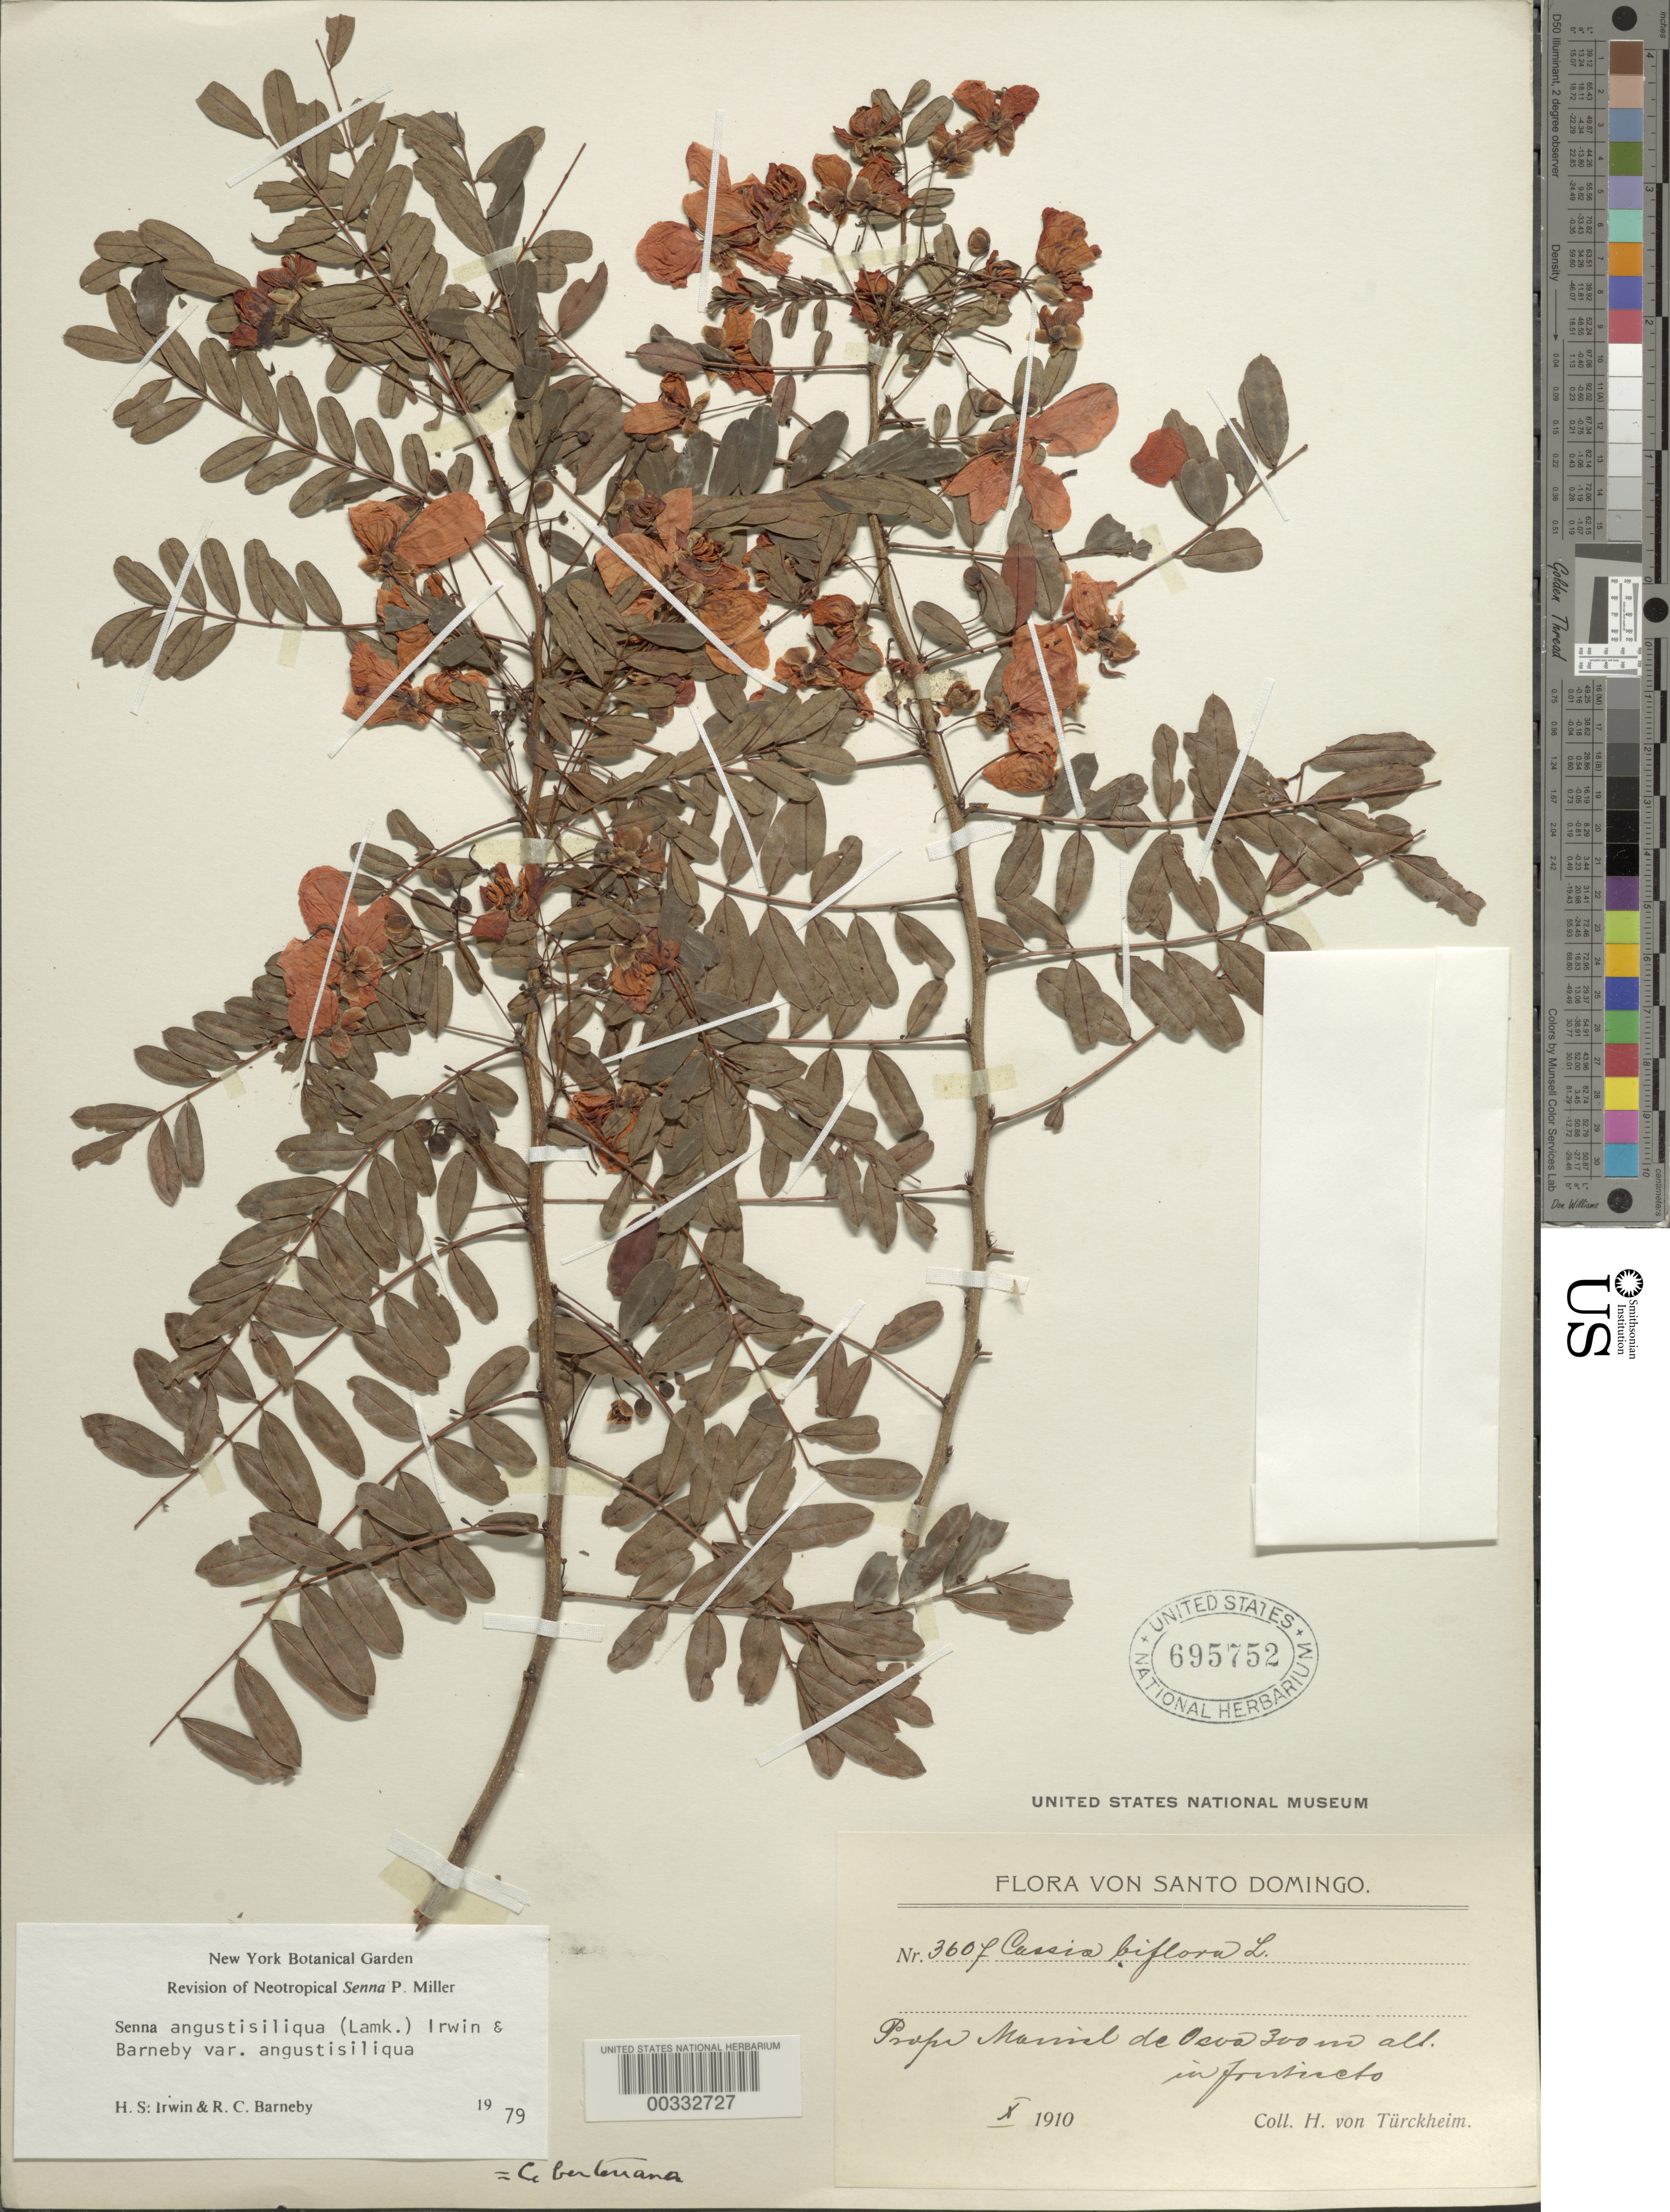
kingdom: Plantae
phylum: Tracheophyta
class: Magnoliopsida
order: Fabales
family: Fabaceae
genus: Senna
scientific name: Senna angustisiliqua var. angustisiliqua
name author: (Lam.) H.S. Irwin & Barneby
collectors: H. von Türckheim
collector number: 360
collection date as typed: Oct 1910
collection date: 1910-10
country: Dominican Republic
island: Hispaniola Island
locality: Near manial de ocoa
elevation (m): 300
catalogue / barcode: US 695752